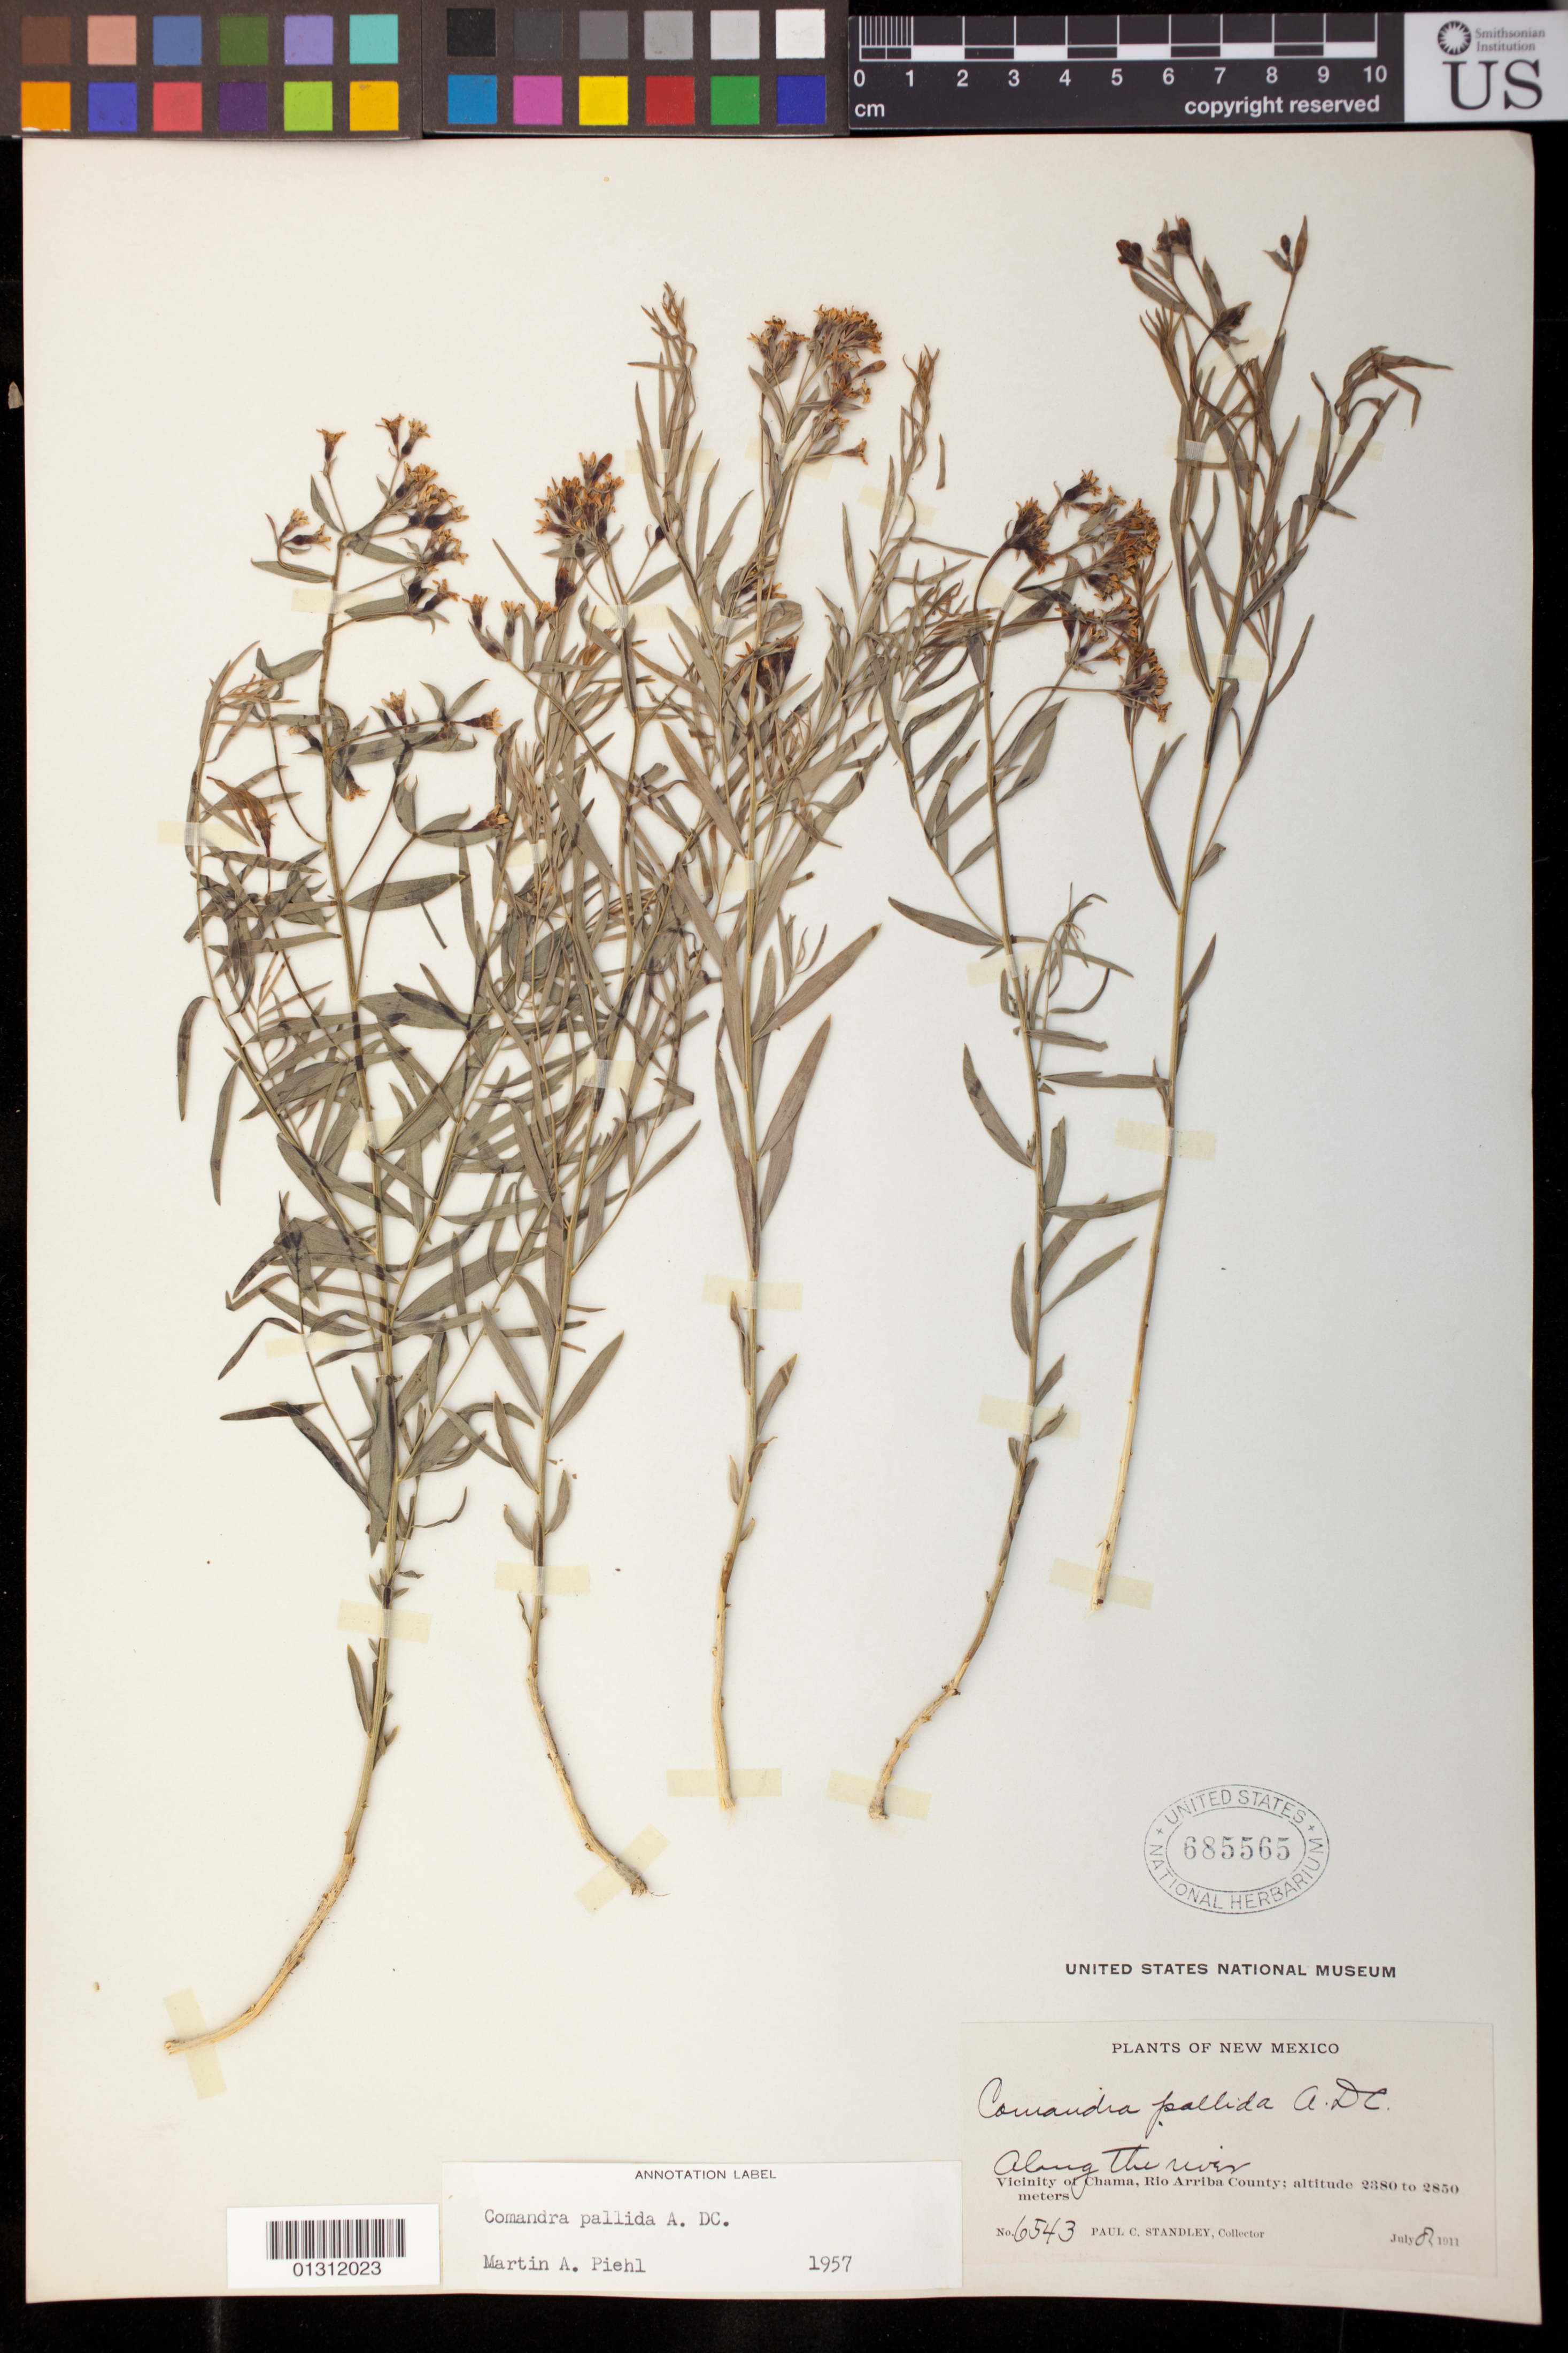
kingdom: Plantae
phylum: Tracheophyta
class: Magnoliopsida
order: Santalales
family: Comandraceae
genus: Comandra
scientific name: Comandra pallida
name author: A. DC.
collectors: P. C. Standley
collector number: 6543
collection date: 1911-07-08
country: United States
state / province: New Mexico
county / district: Rio Arriba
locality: Vicinity of Chama, along the river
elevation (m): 2380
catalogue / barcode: US 685565